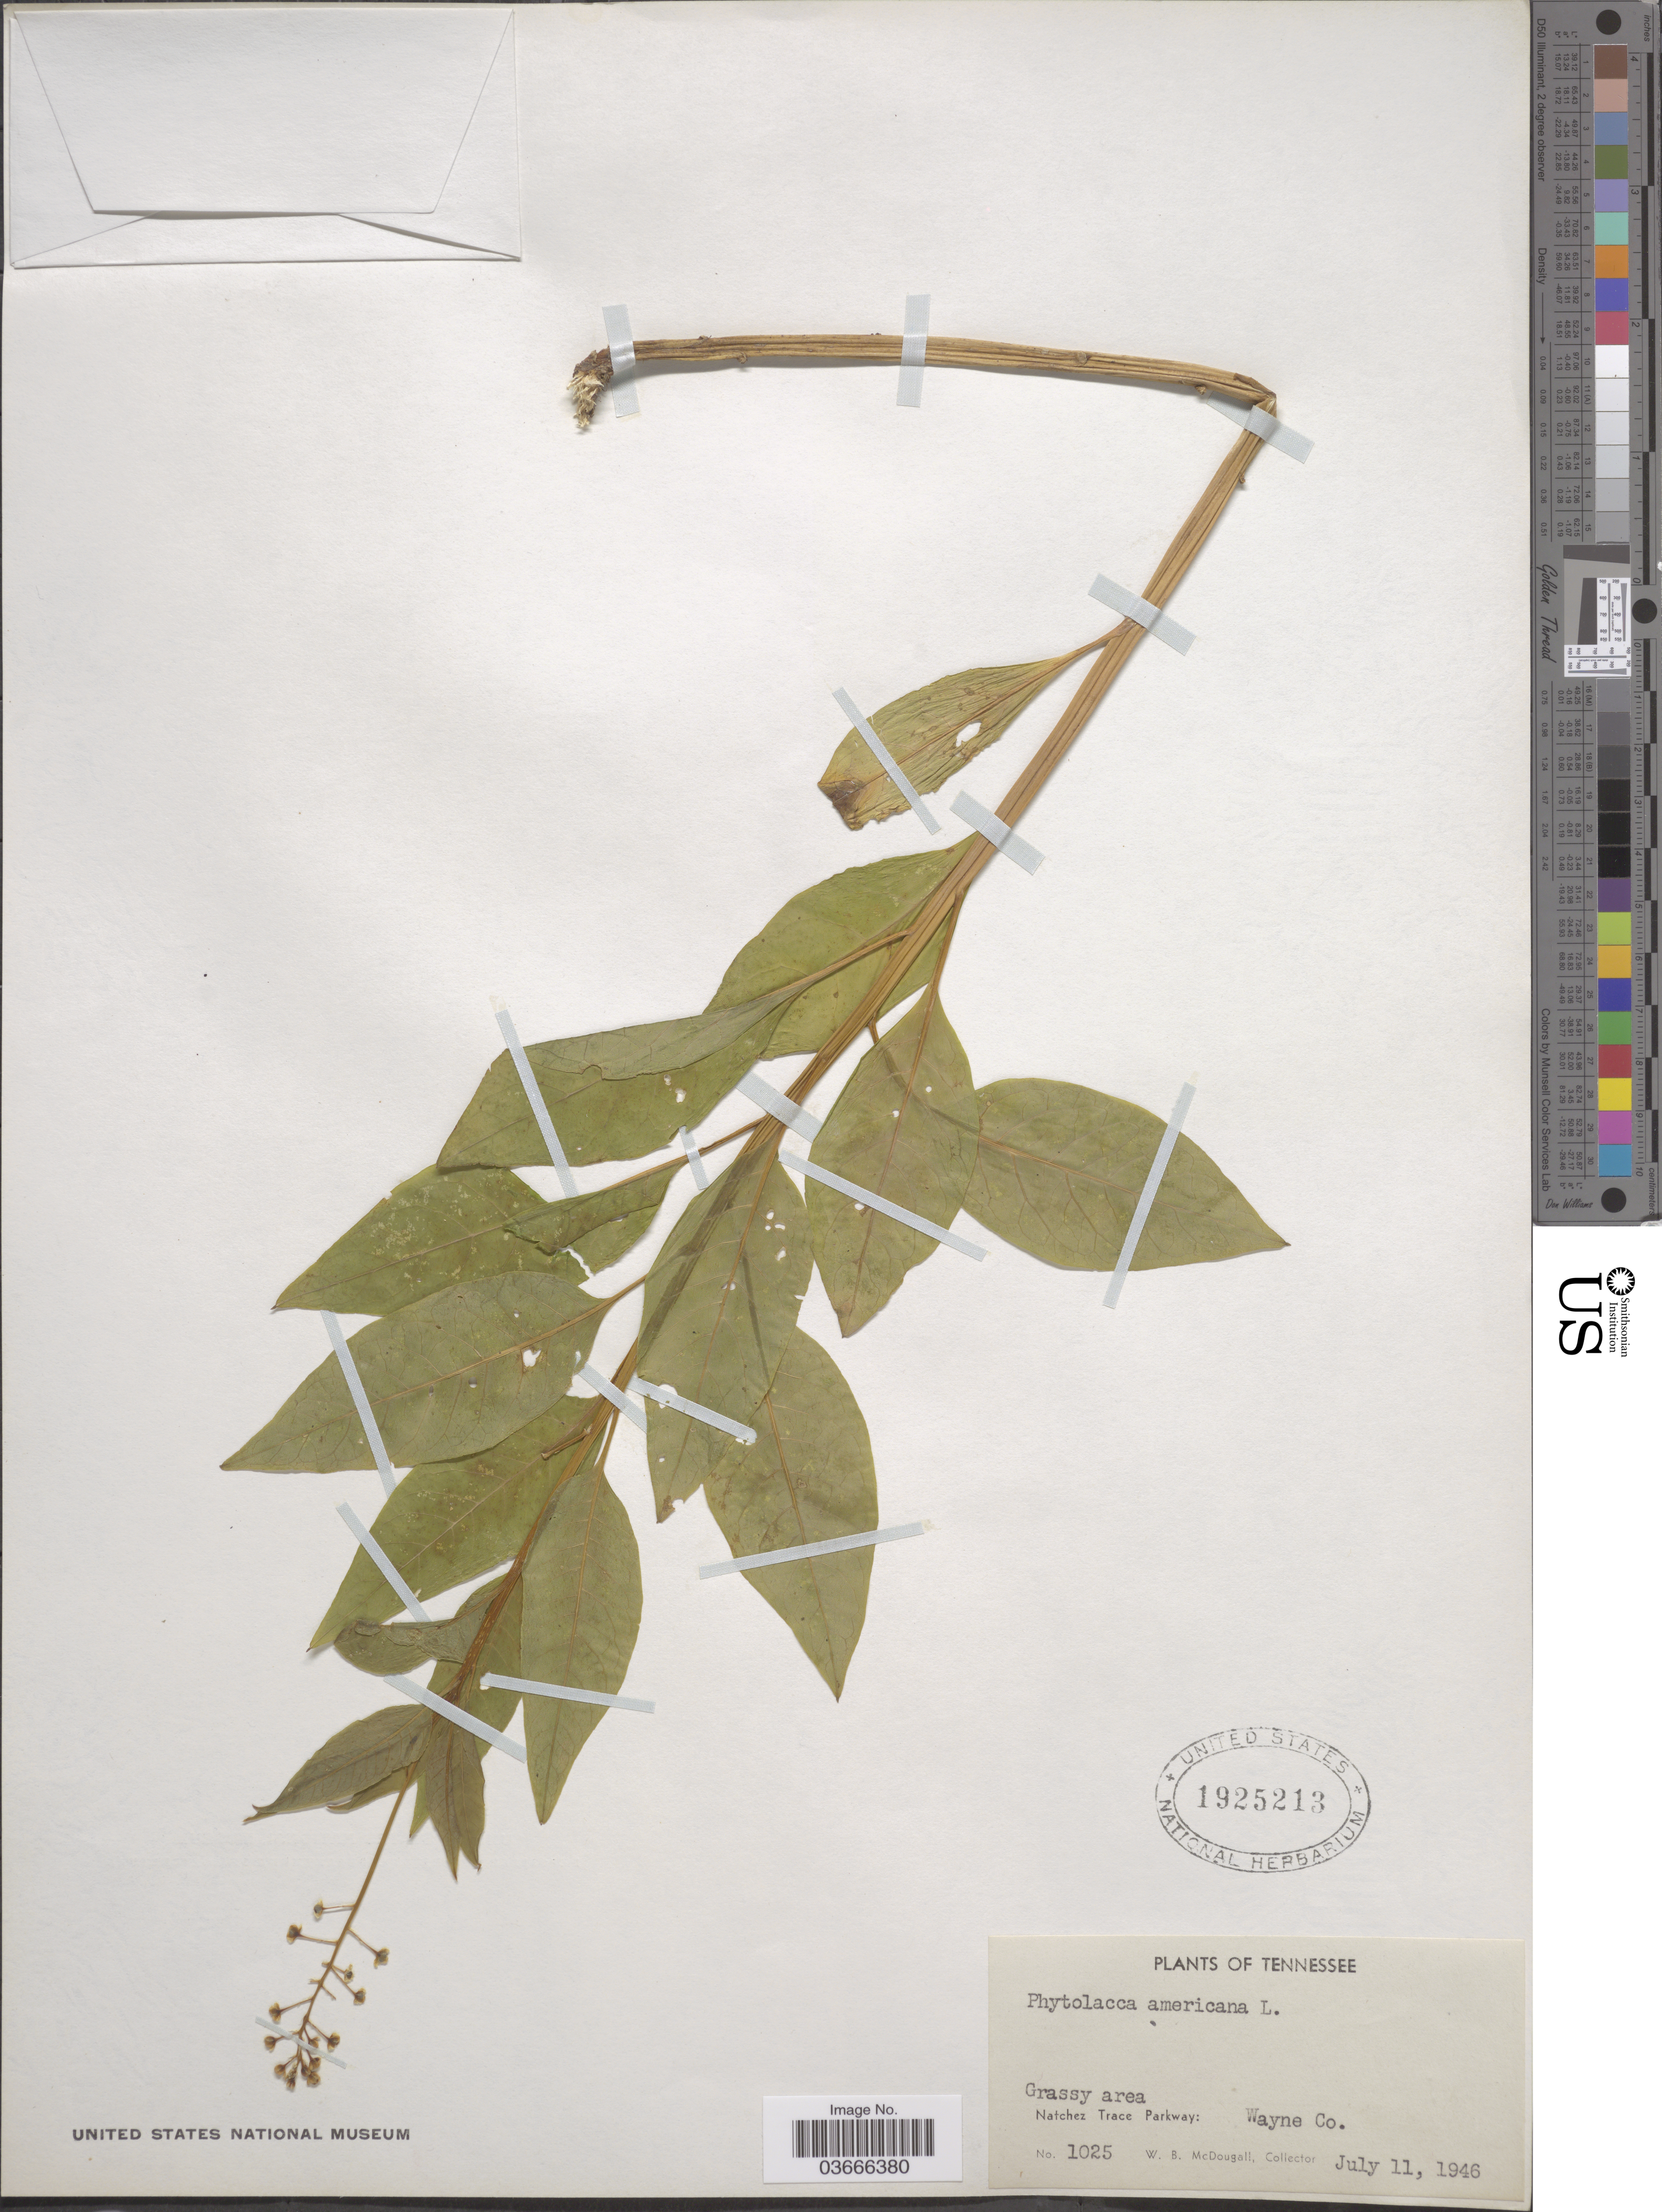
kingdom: Plantae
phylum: Tracheophyta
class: Magnoliopsida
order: Caryophyllales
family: Phytolaccaceae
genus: Phytolacca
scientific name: Phytolacca americana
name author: L.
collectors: W. B. McDougall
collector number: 1025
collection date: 1946-07-11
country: United States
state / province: Tennessee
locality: Natchez Trace Parkway: Wayne Co.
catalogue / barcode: US 1925213